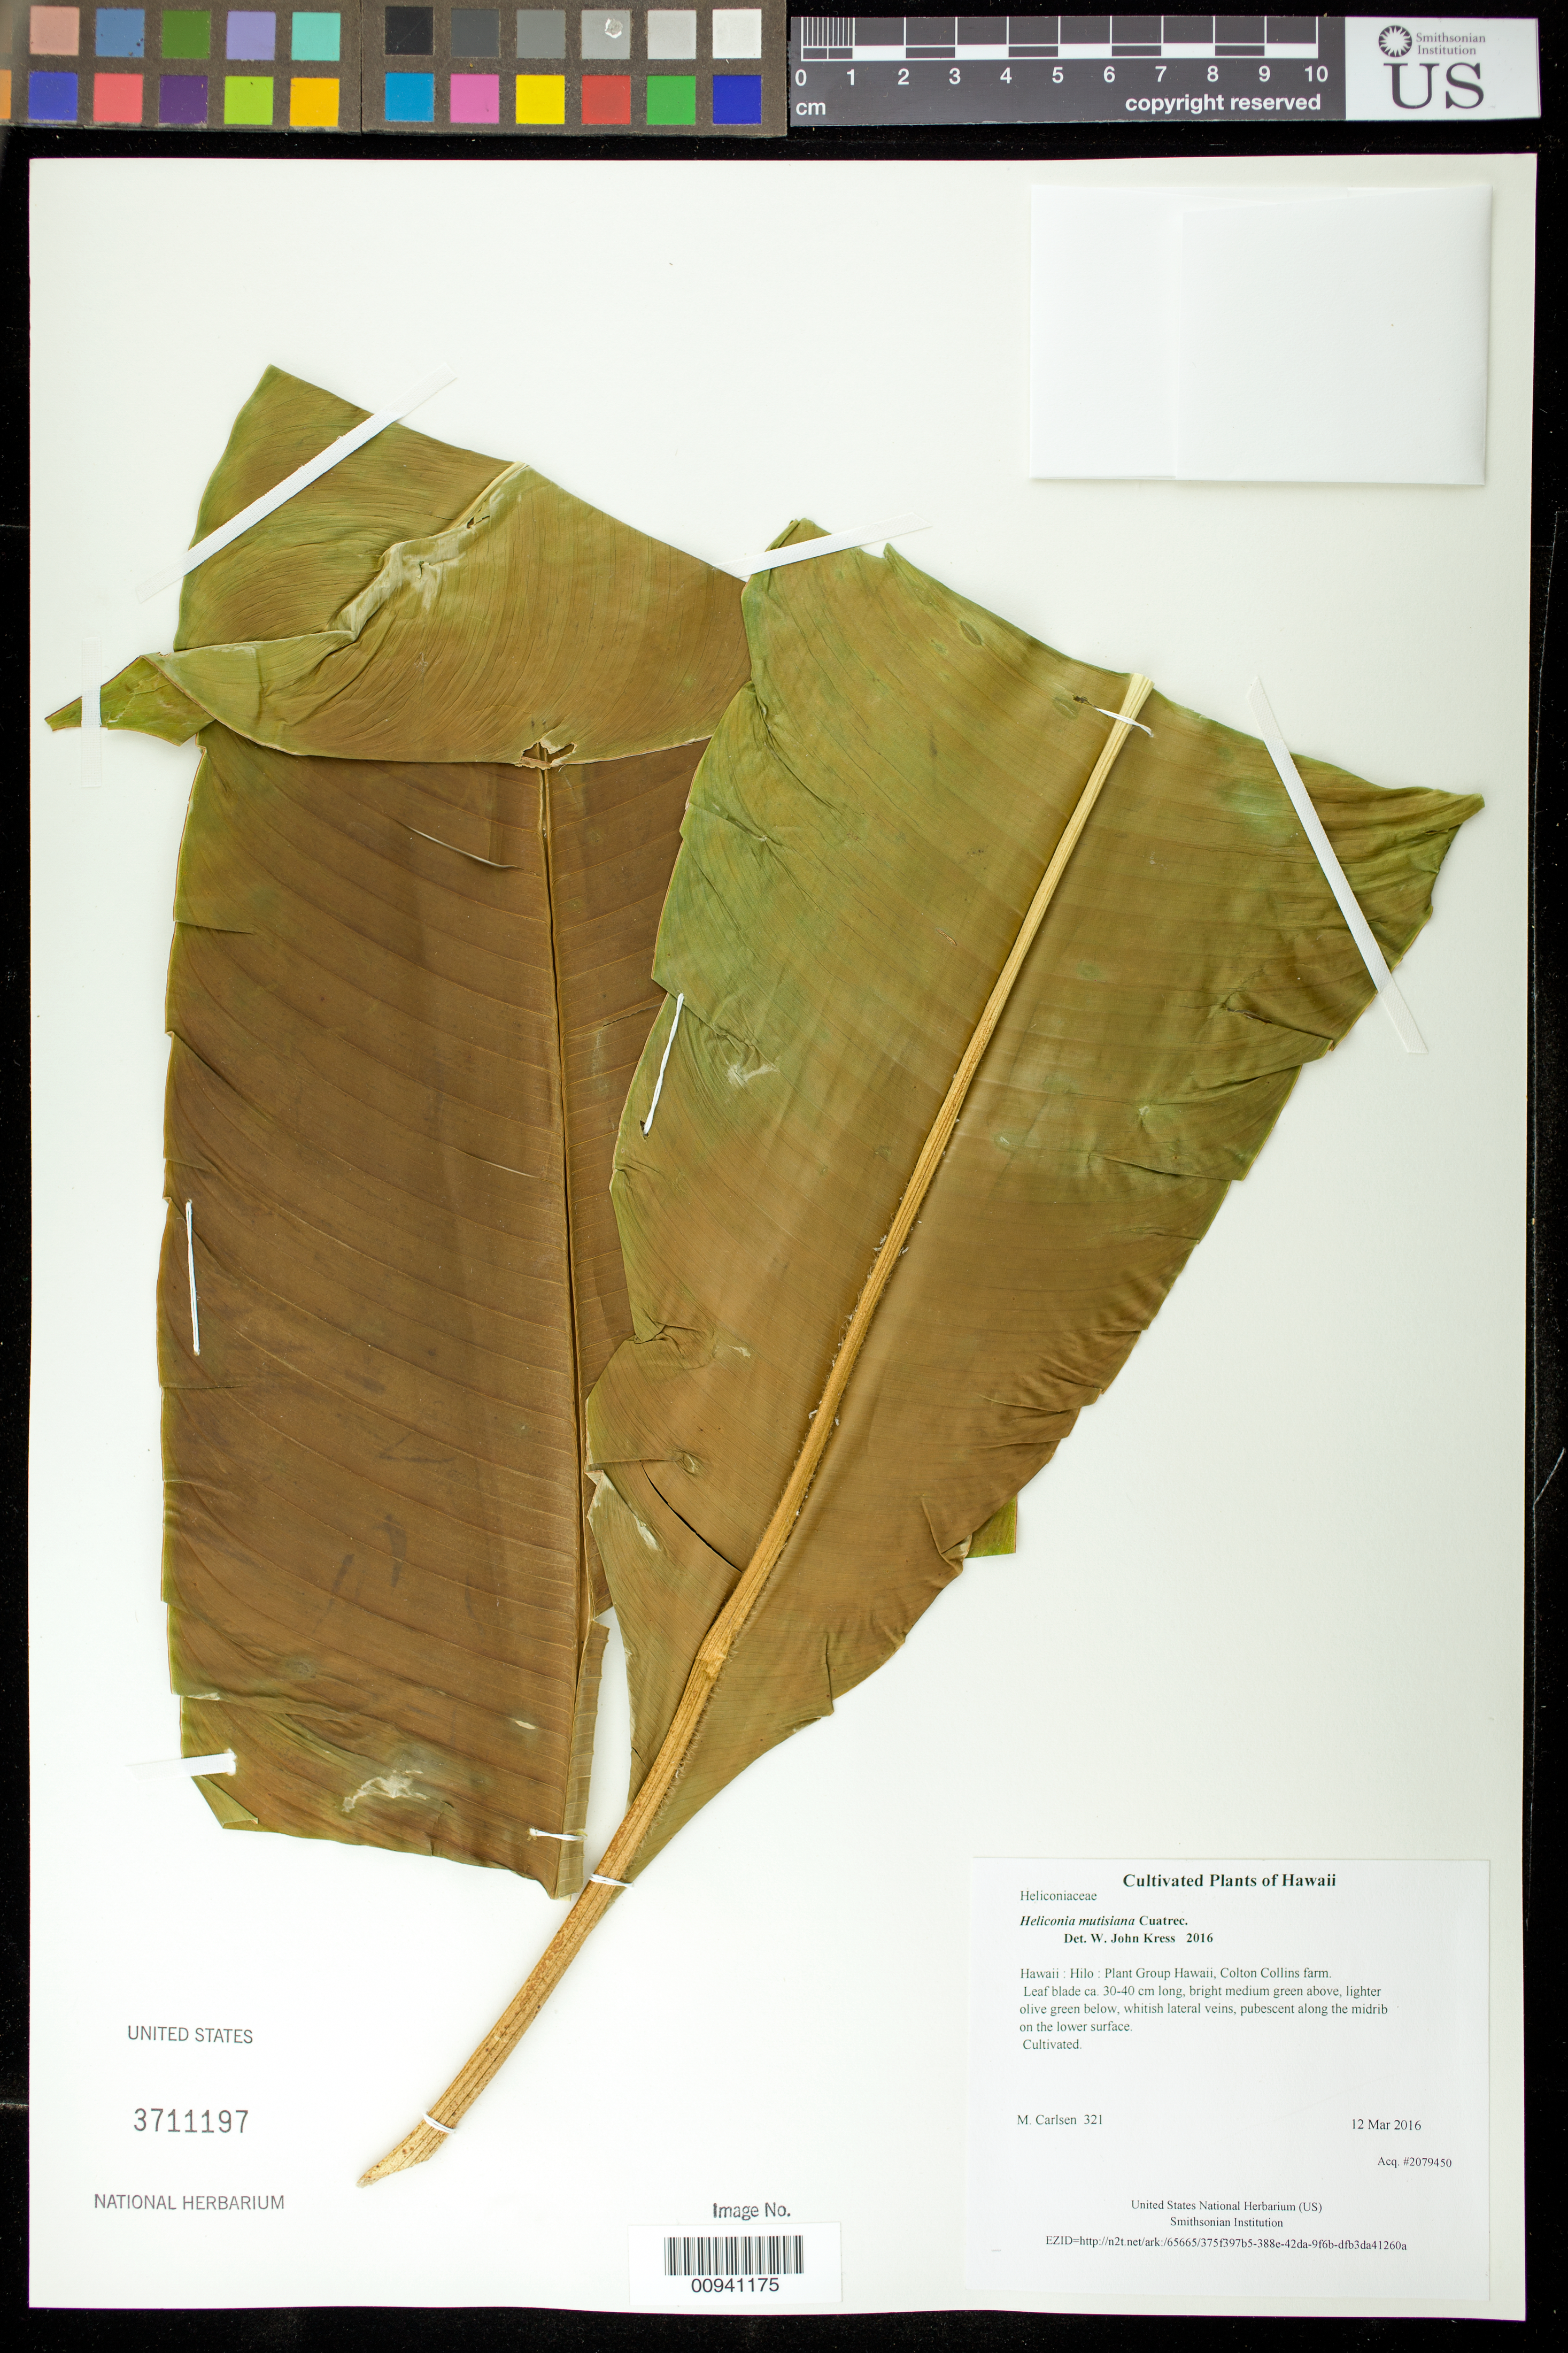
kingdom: Plantae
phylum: Tracheophyta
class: Liliopsida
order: Zingiberales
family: Heliconiaceae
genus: Heliconia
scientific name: Heliconia mutisiana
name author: Cuatrec.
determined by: Kress, W. J., (US), Smithsonian Institution - National Museum of Natural History (UNITED STATES)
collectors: M. M. Carlsen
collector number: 321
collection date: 2016-03-12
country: United States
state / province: Hawaii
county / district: Hawaii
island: Hawaii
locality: Plant Group Hawaii, Colton Collins farm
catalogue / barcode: US 3711197